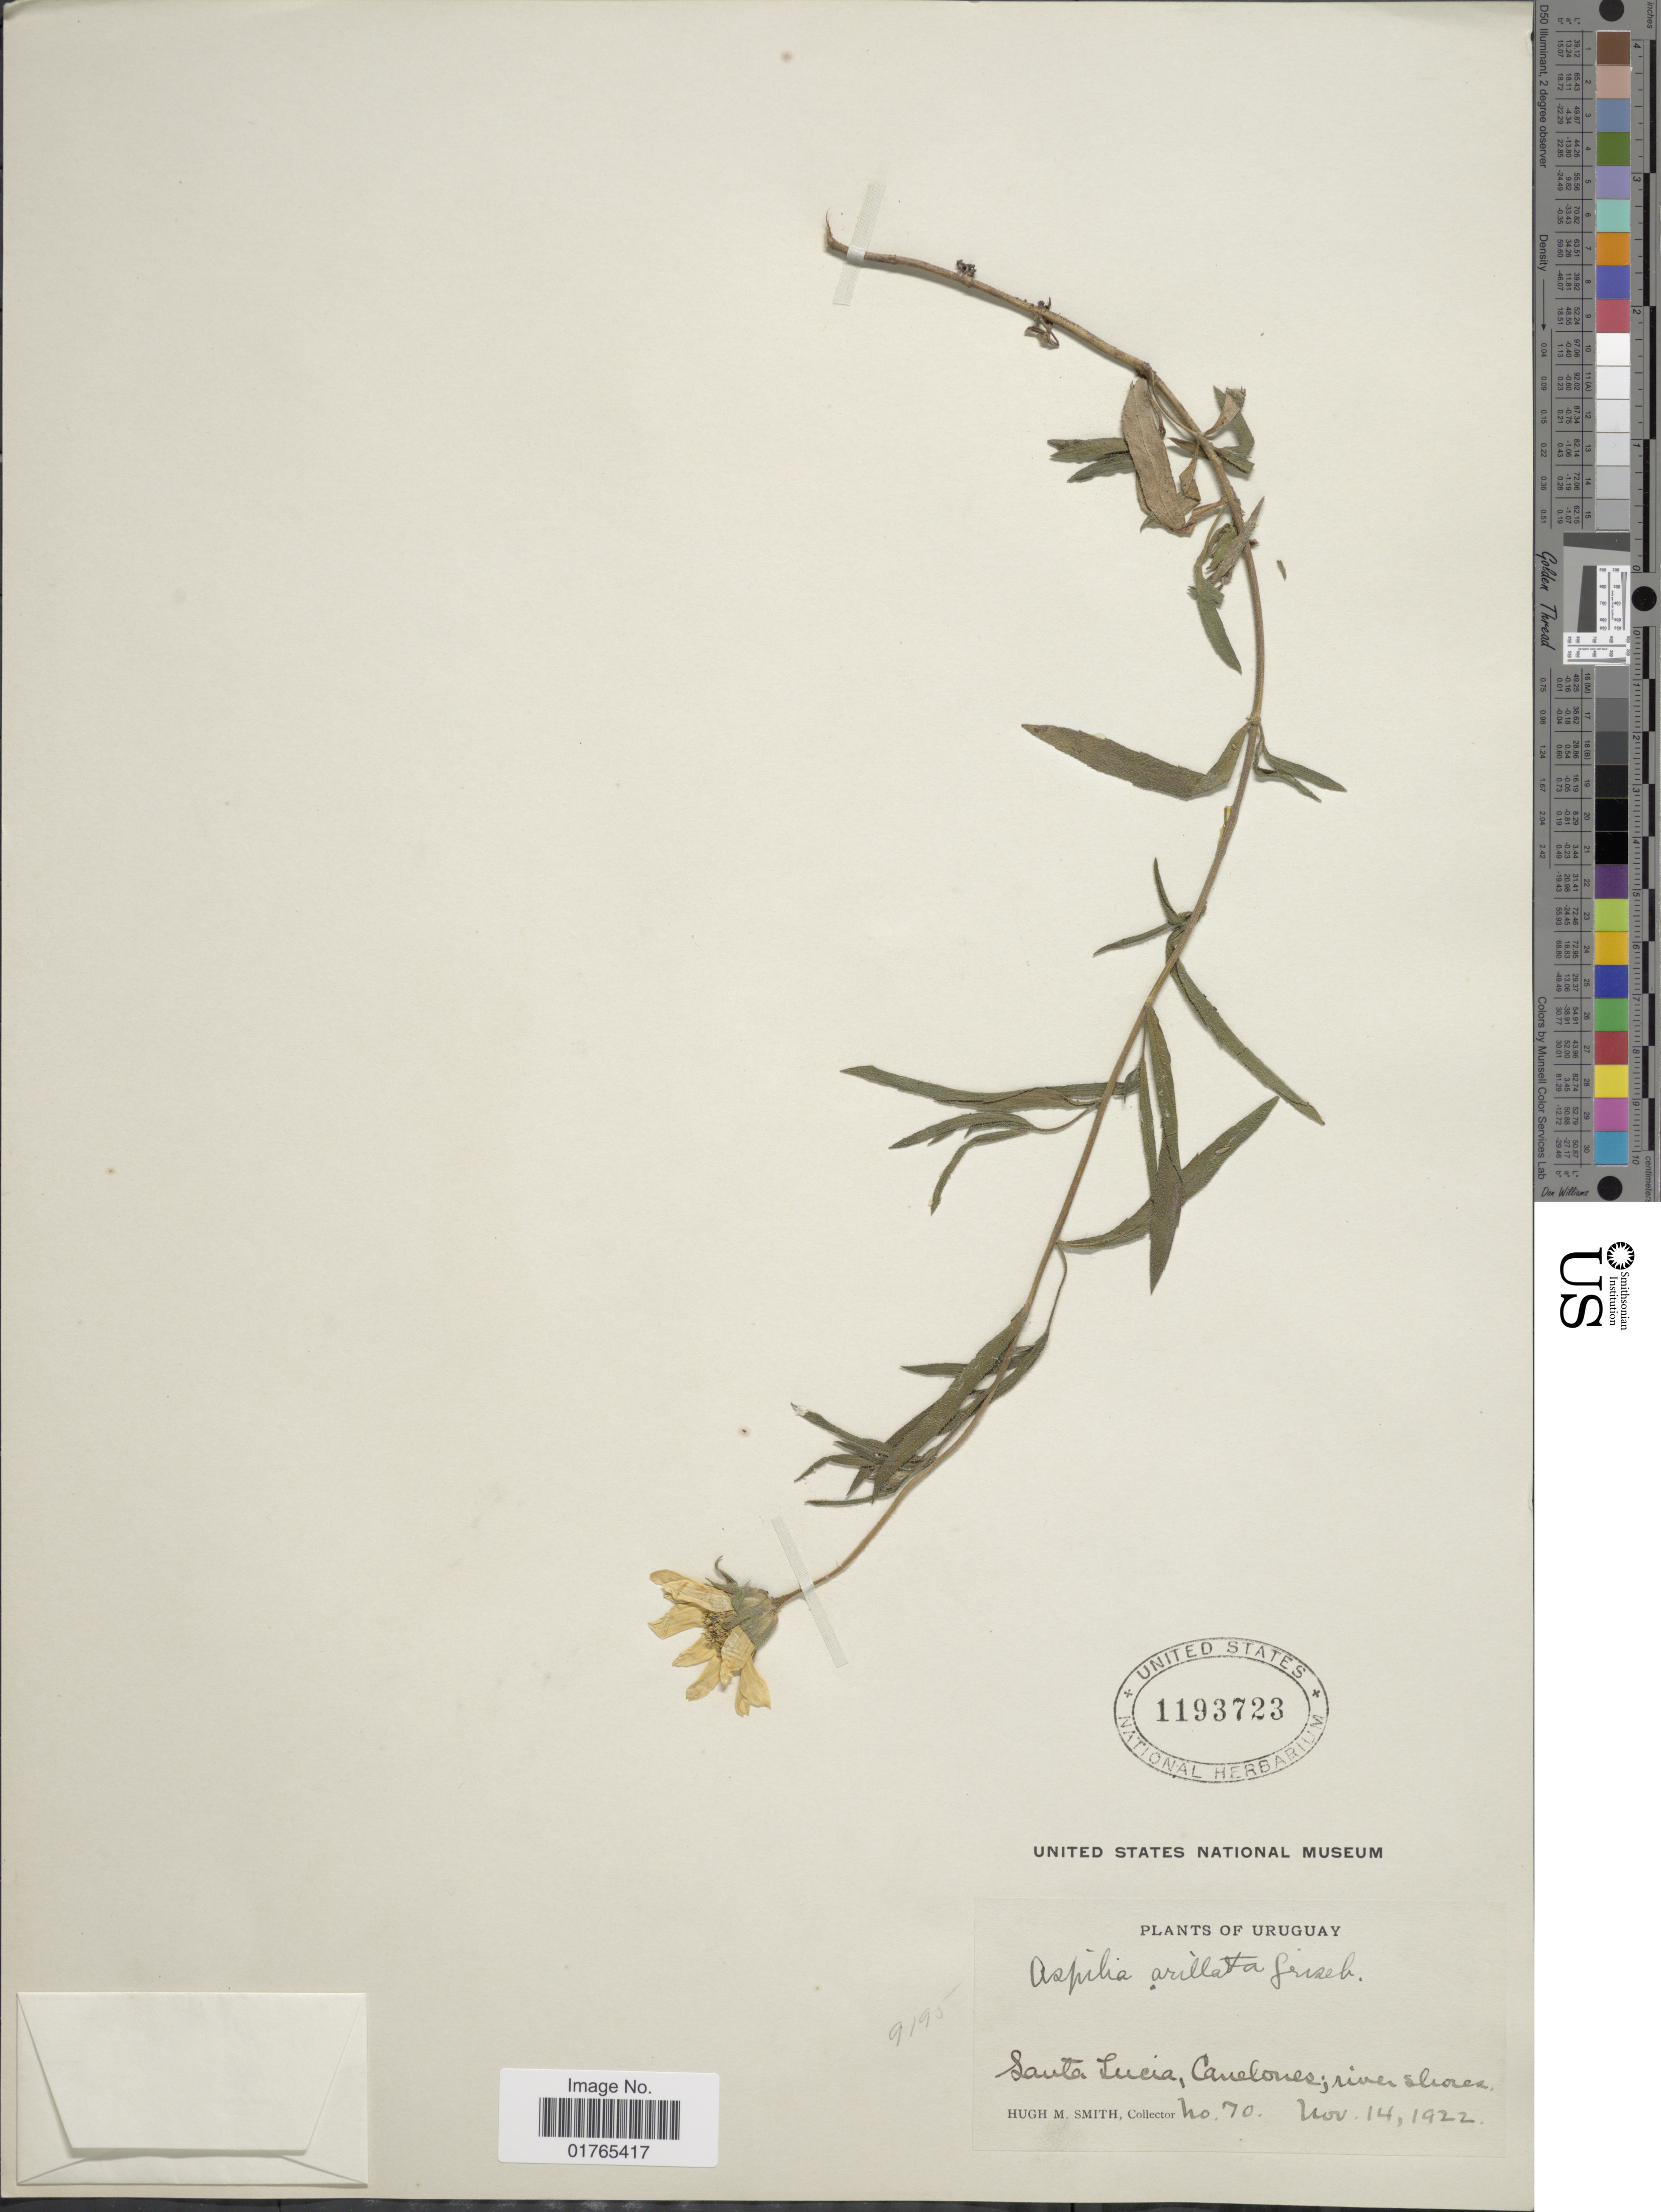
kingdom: Plantae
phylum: Tracheophyta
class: Magnoliopsida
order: Asterales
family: Asteraceae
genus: Aspilia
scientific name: Aspilia arillata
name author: Griseb.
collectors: H. M. Smith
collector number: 70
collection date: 1922-11-14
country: Uruguay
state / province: Canelones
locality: Santa Lucia; river shores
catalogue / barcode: US 1193723